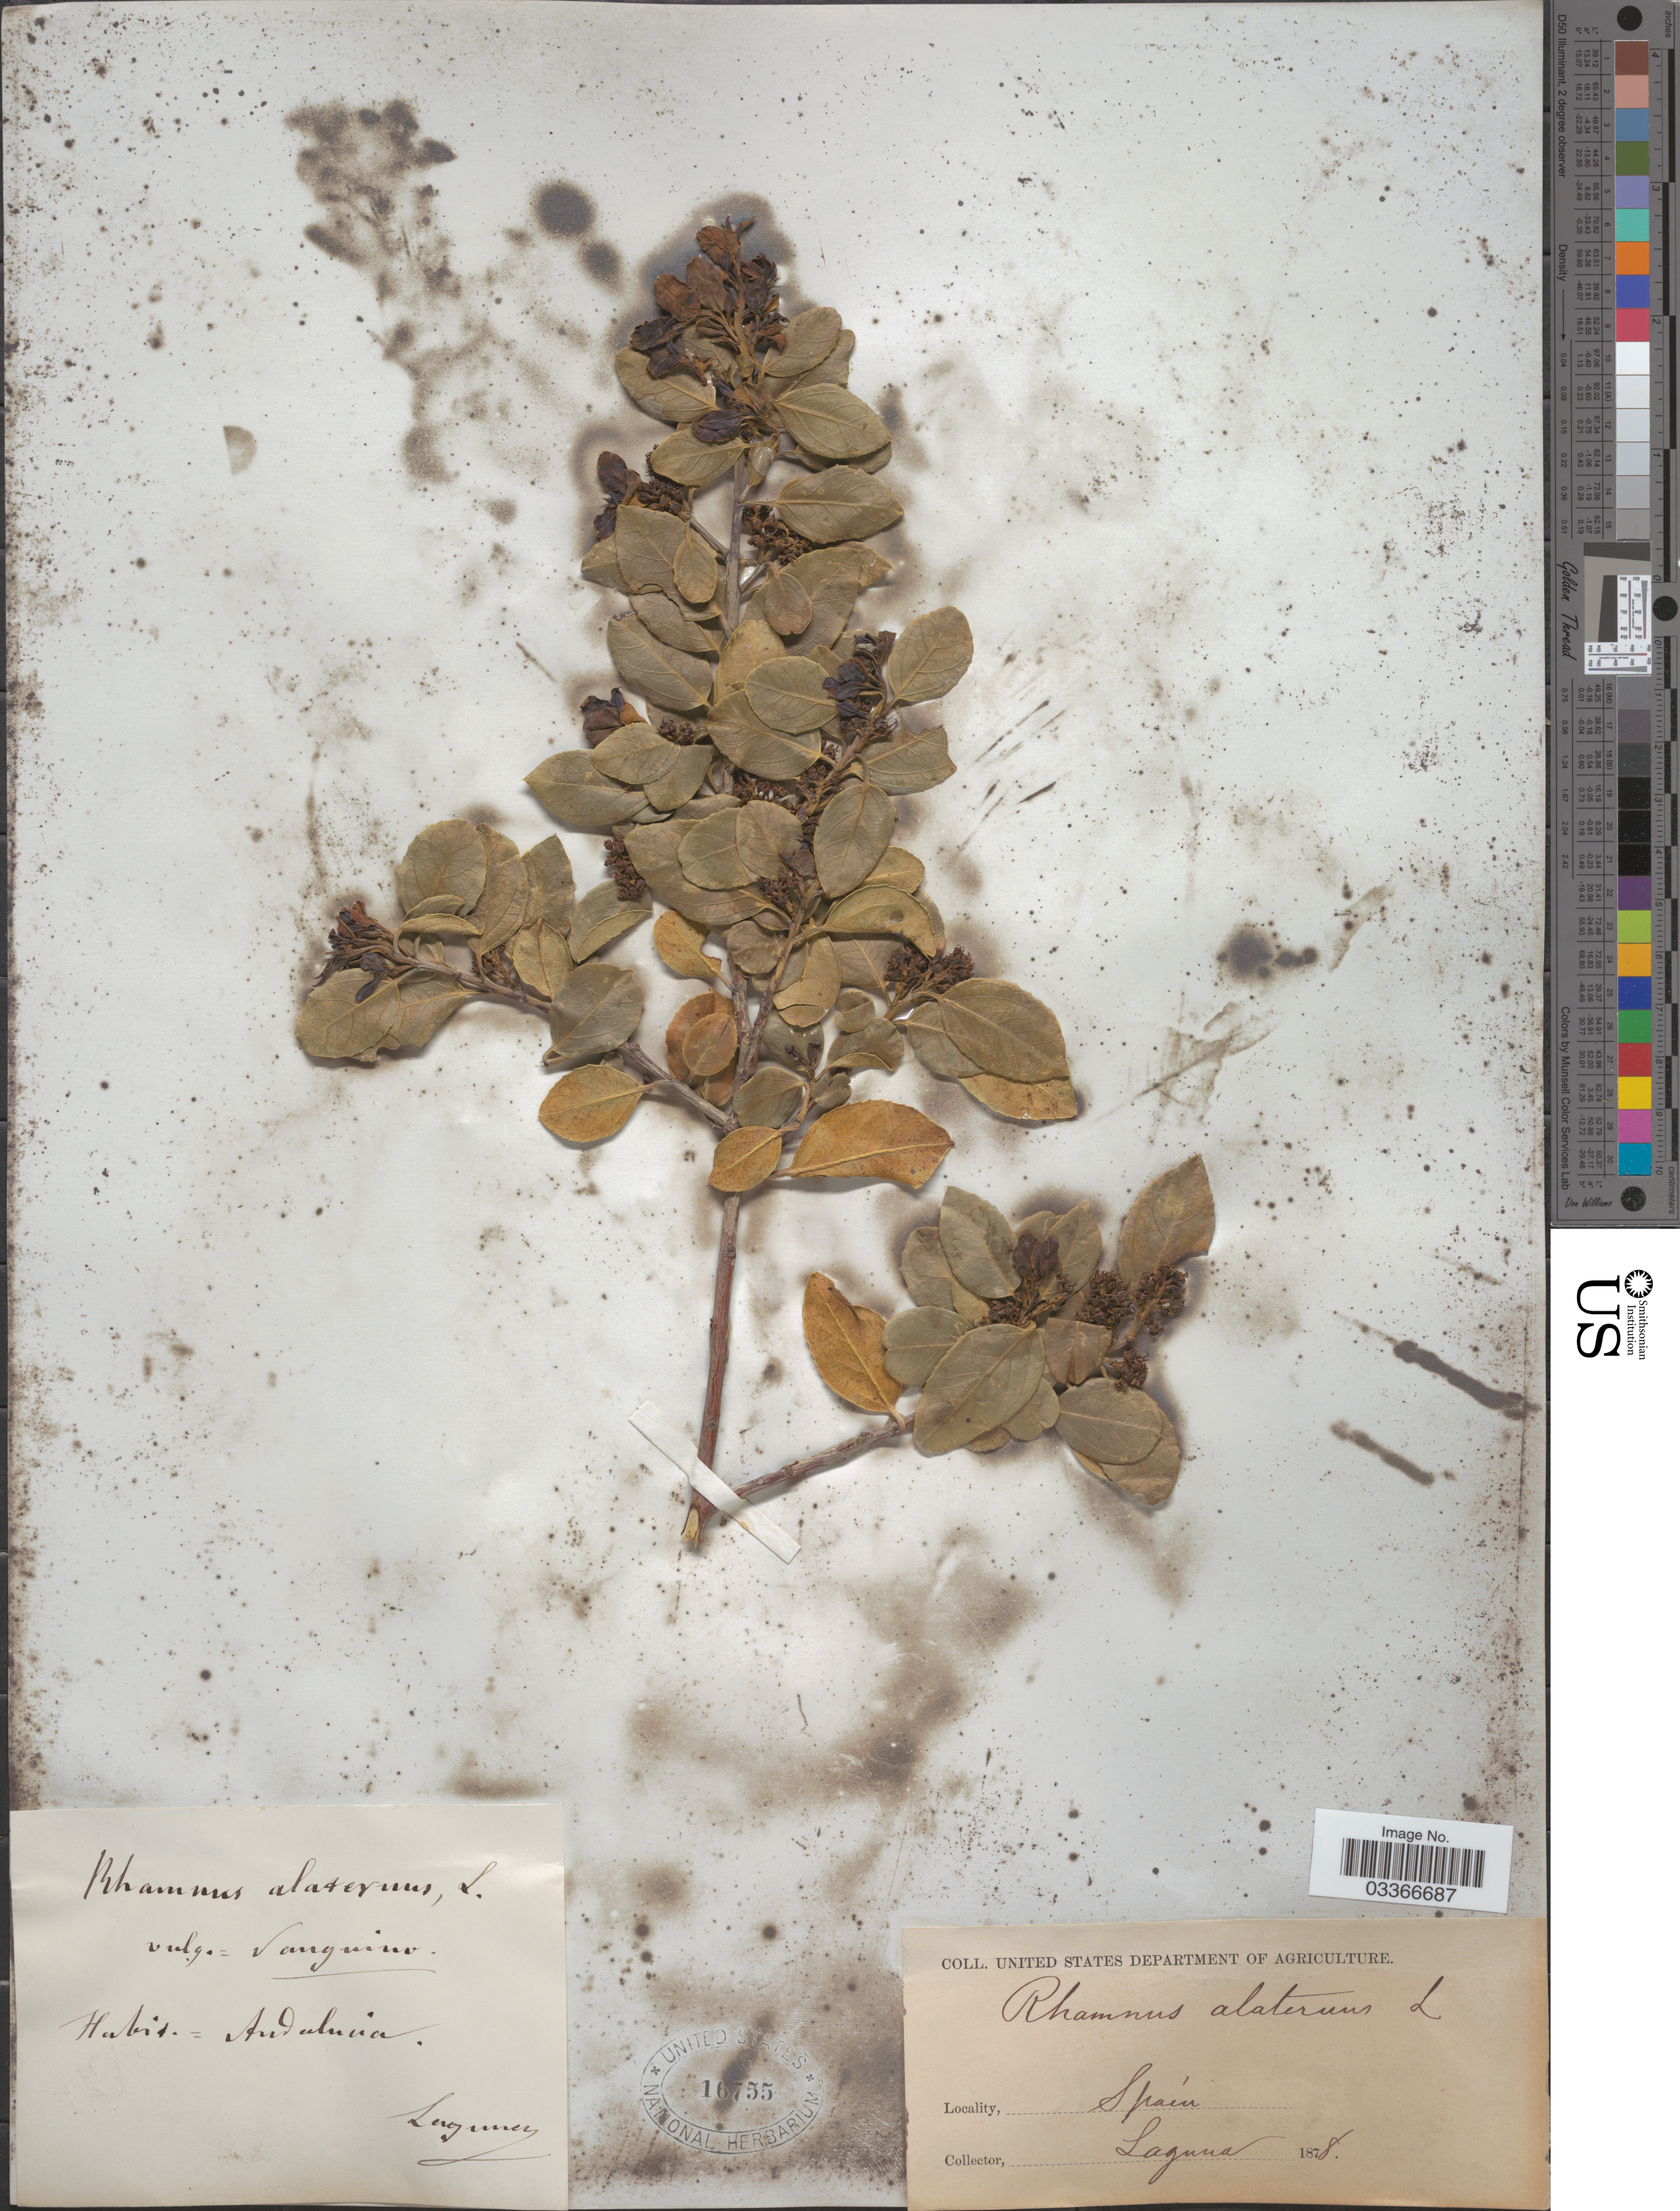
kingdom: Plantae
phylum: Tracheophyta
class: Magnoliopsida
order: Rosales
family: Rhamnaceae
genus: Rhamnus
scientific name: Rhamnus alaternus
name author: L.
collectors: -. Laguna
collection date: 1878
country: Spain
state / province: Andalucía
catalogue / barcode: US 16755